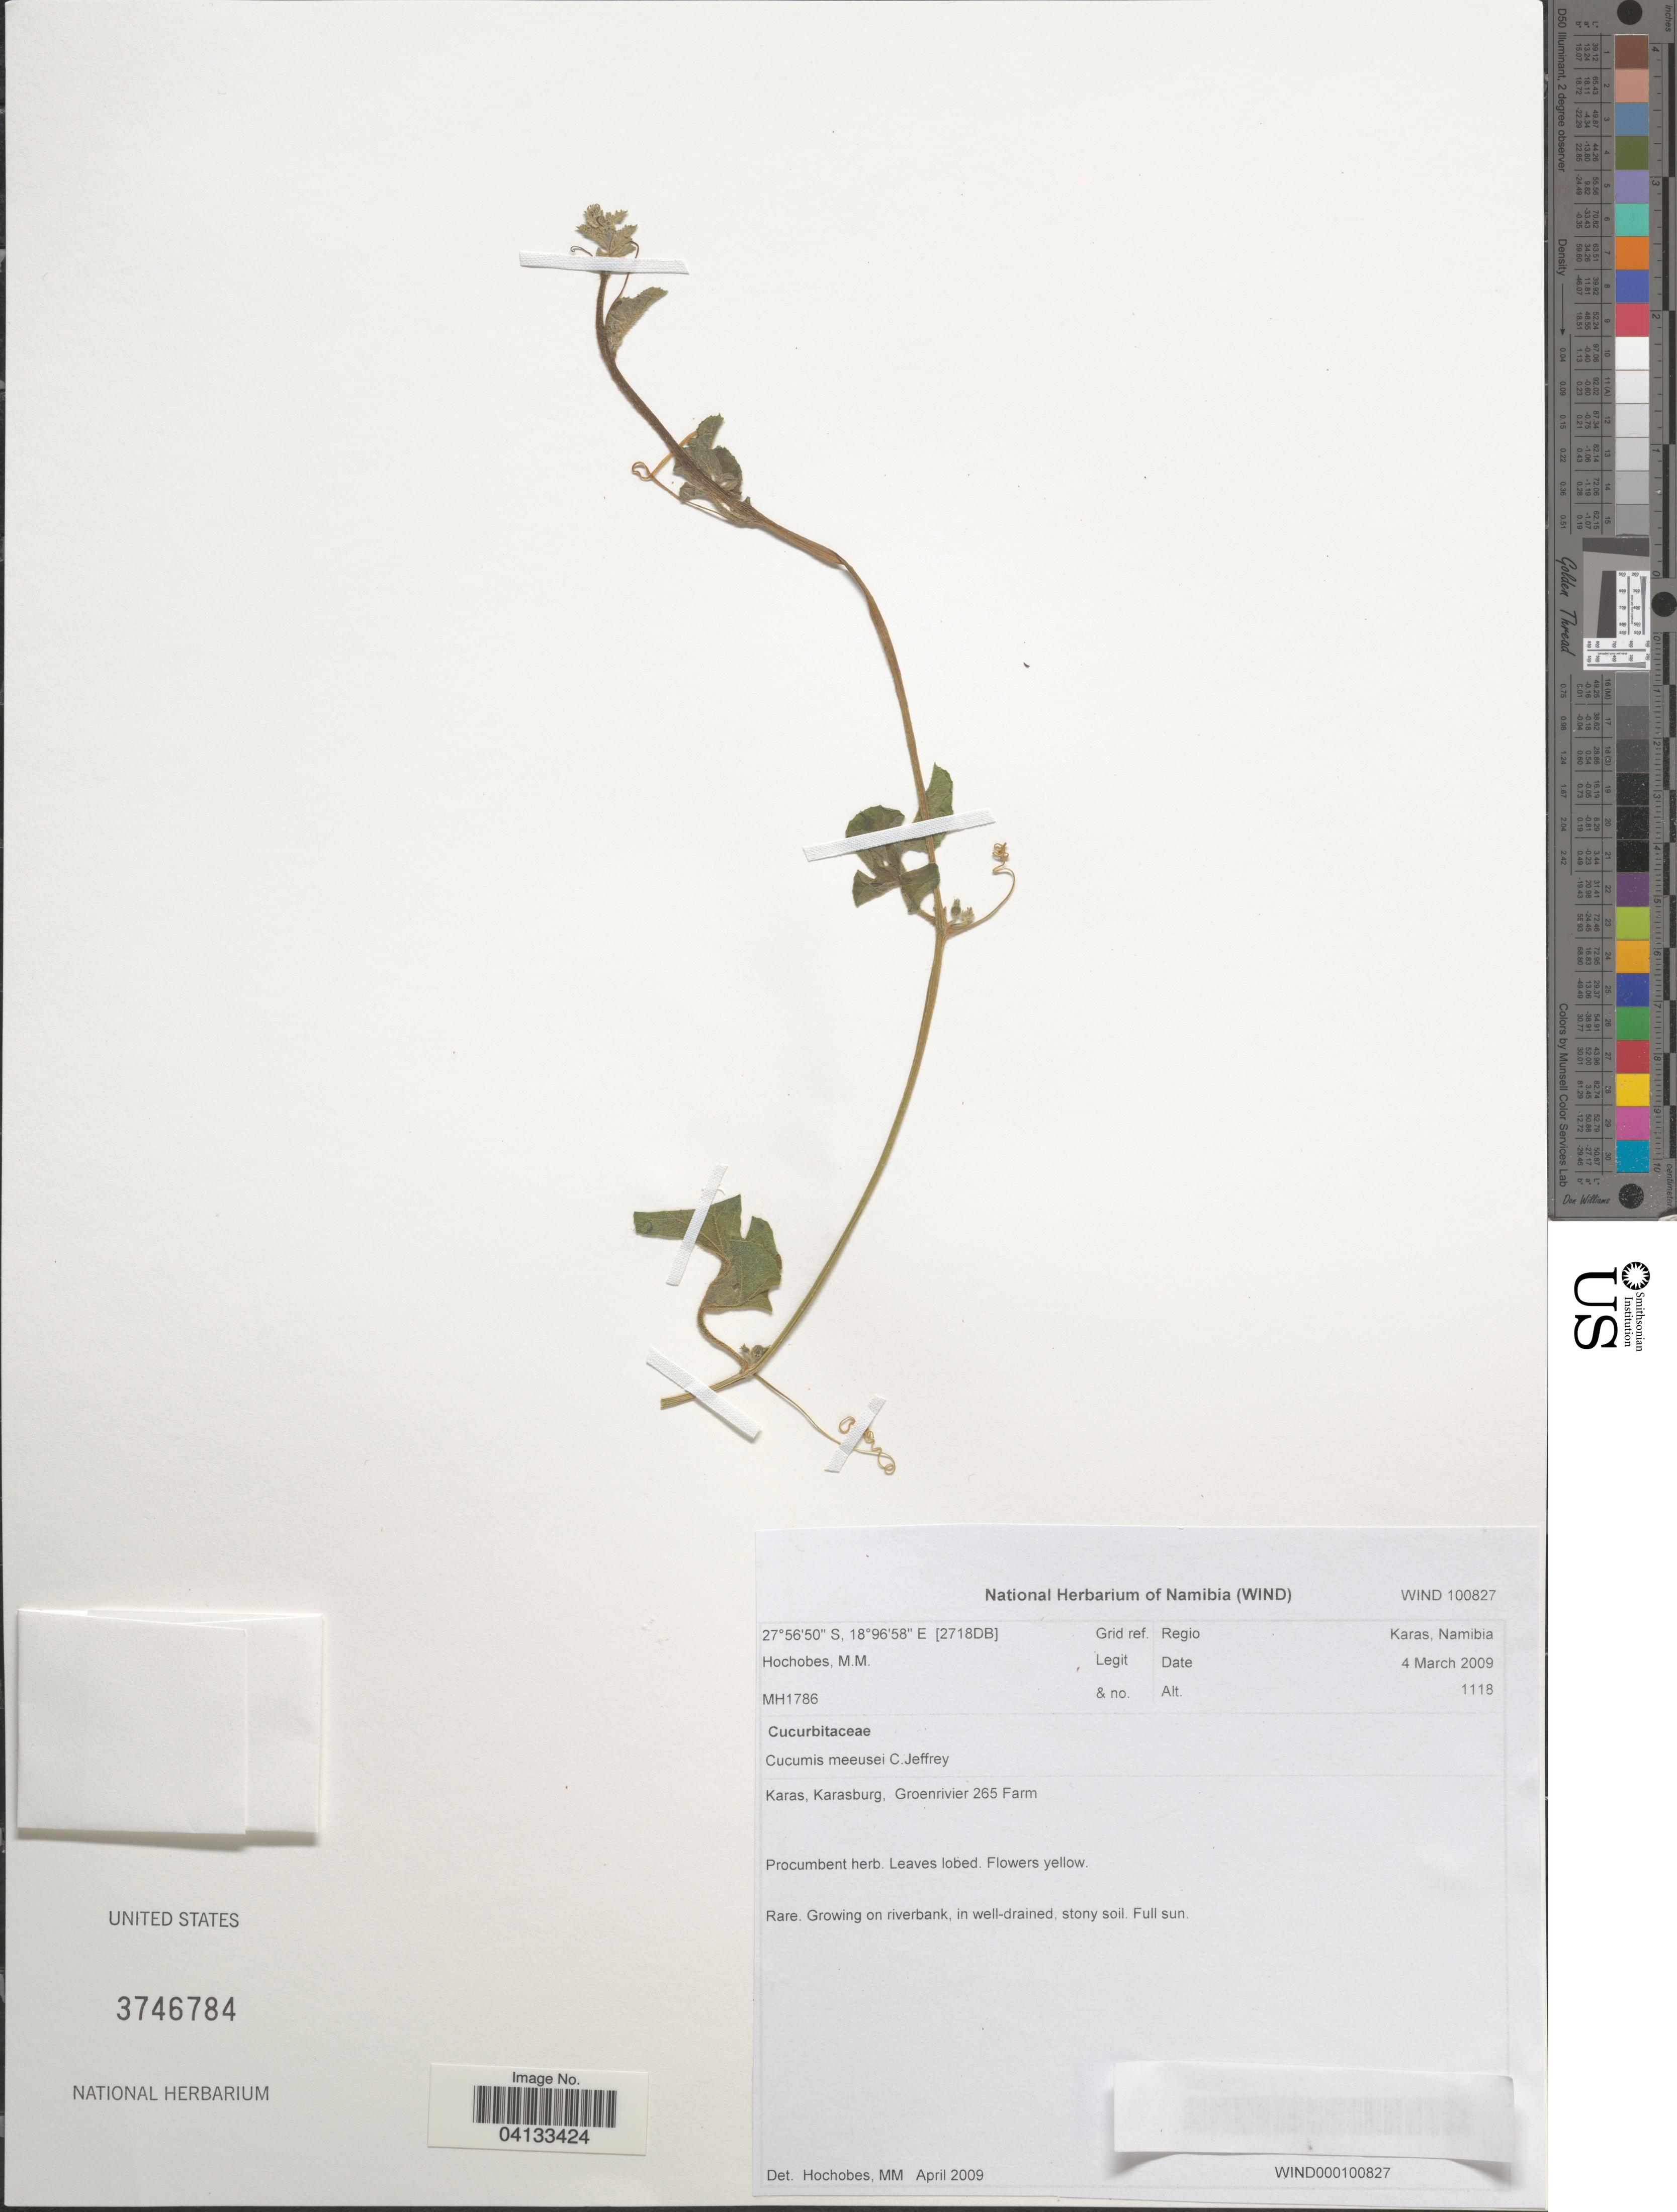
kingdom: Plantae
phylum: Tracheophyta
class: Magnoliopsida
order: Cucurbitales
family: Cucurbitaceae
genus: Cucumis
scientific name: Cucumis meeusei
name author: C. Jeffrey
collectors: M. Hochobes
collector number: MH1786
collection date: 2009-03-04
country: Namibia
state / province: Karas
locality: Grid ref. Regio Karas. Karasburg, Groenrivier 265 Farm. [2718DB].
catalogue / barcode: US 3746784